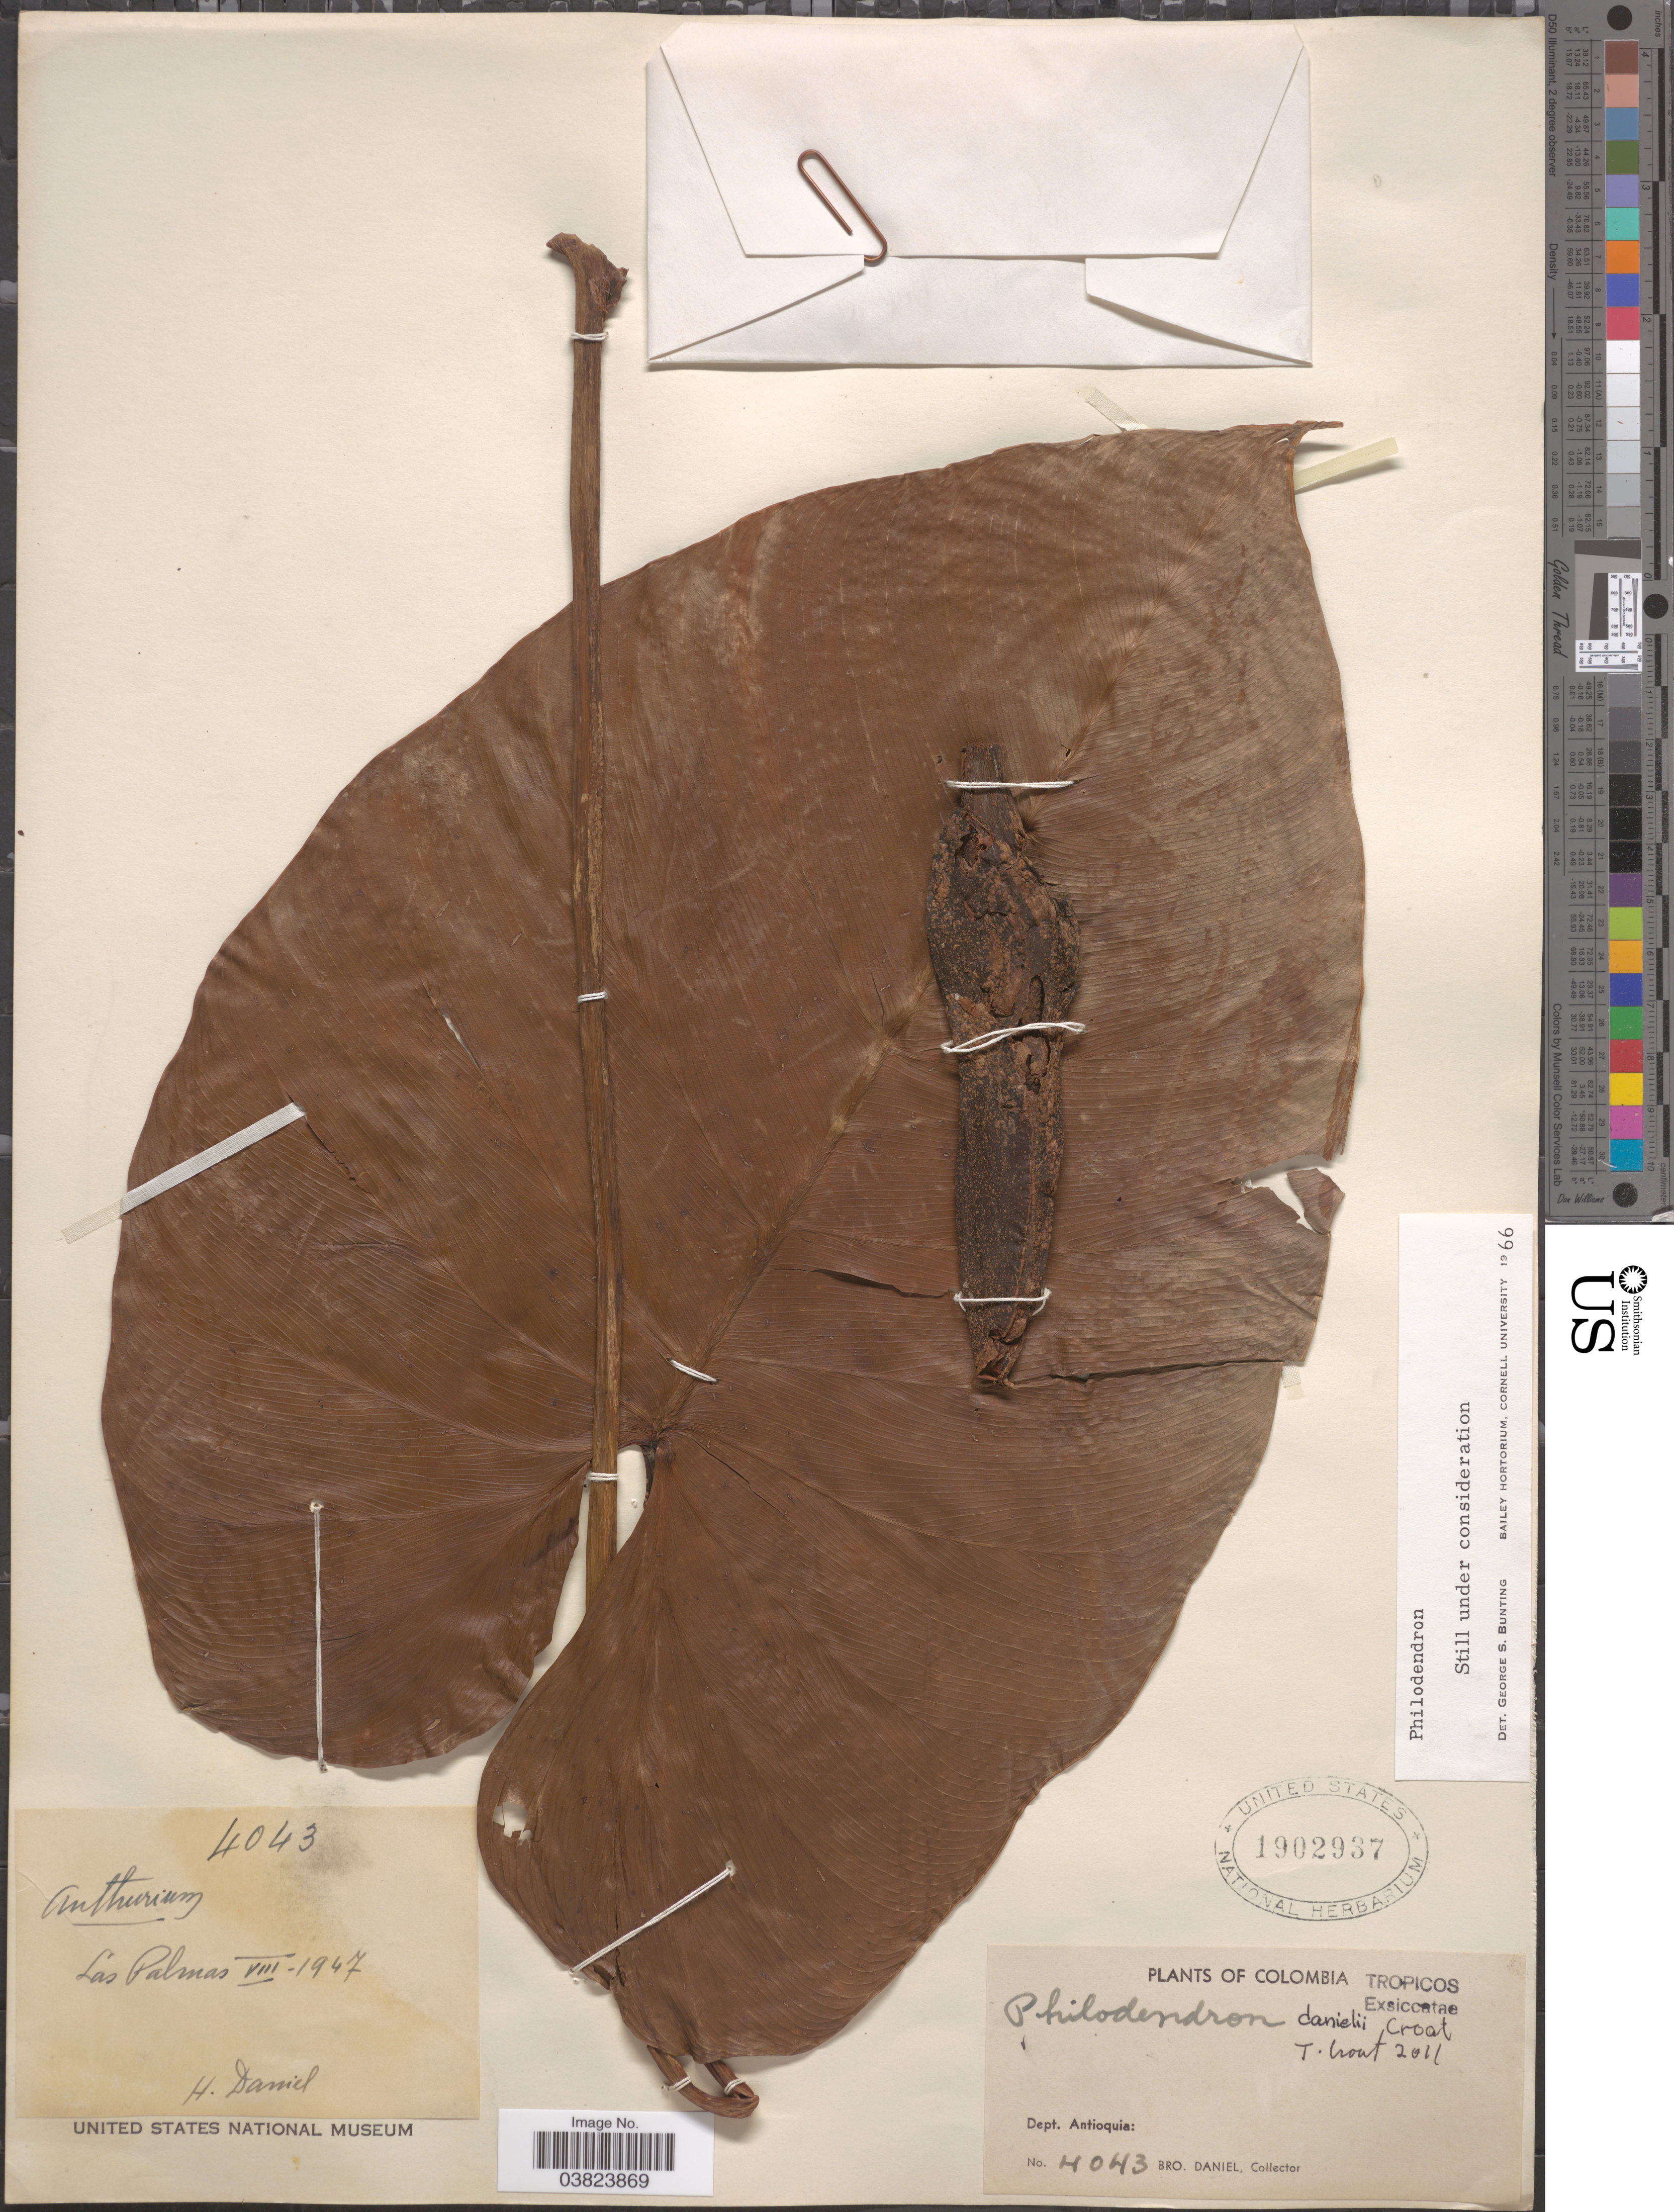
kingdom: Plantae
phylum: Tracheophyta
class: Liliopsida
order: Alismatales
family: Araceae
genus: Philodendron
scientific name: Philodendron daniellii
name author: Croat & Oberle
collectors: Bro. Daniel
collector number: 4043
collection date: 1947-08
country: Colombia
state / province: Antioquia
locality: Dept. Antioquia: Los Palmas.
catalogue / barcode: US 1902937